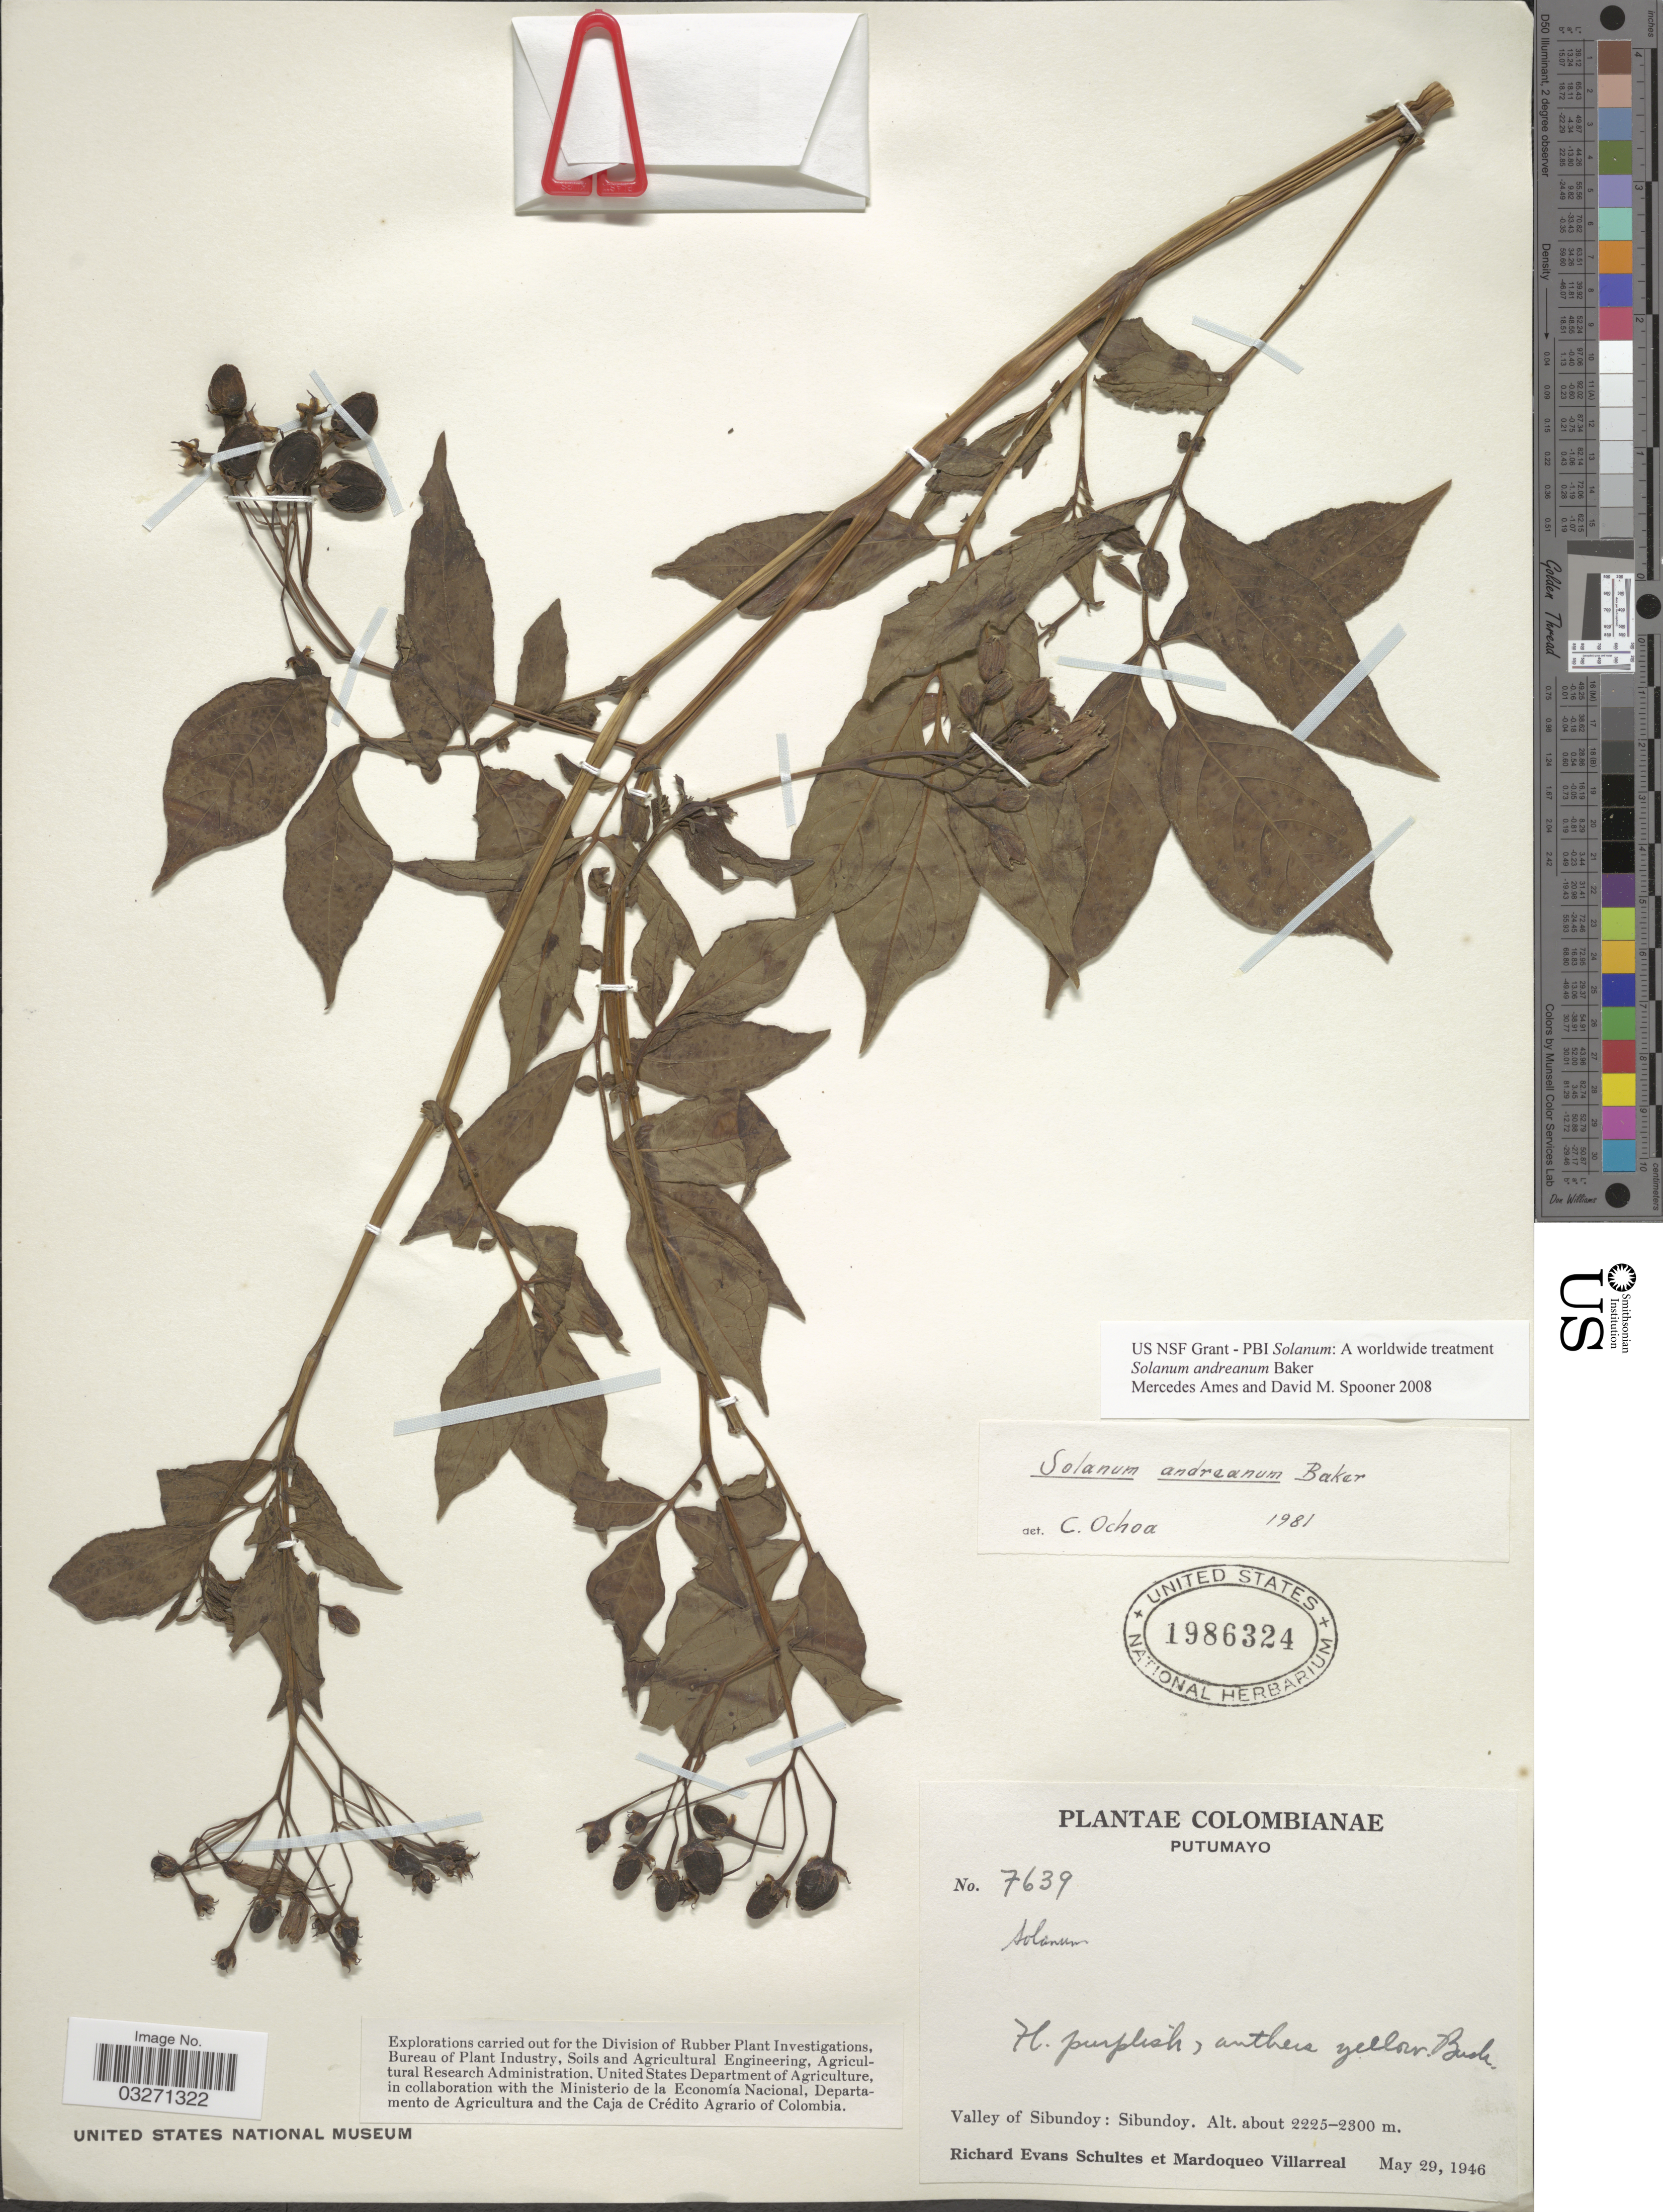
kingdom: Plantae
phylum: Tracheophyta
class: Magnoliopsida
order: Solanales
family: Solanaceae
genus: Solanum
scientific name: Solanum andreanum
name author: Baker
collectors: R. E. Schultes & M. Villareal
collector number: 7639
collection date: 1946-05-29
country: Colombia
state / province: Putumayo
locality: Valley of Sibundoy: Sibundoy.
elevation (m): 2225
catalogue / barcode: US 1986324